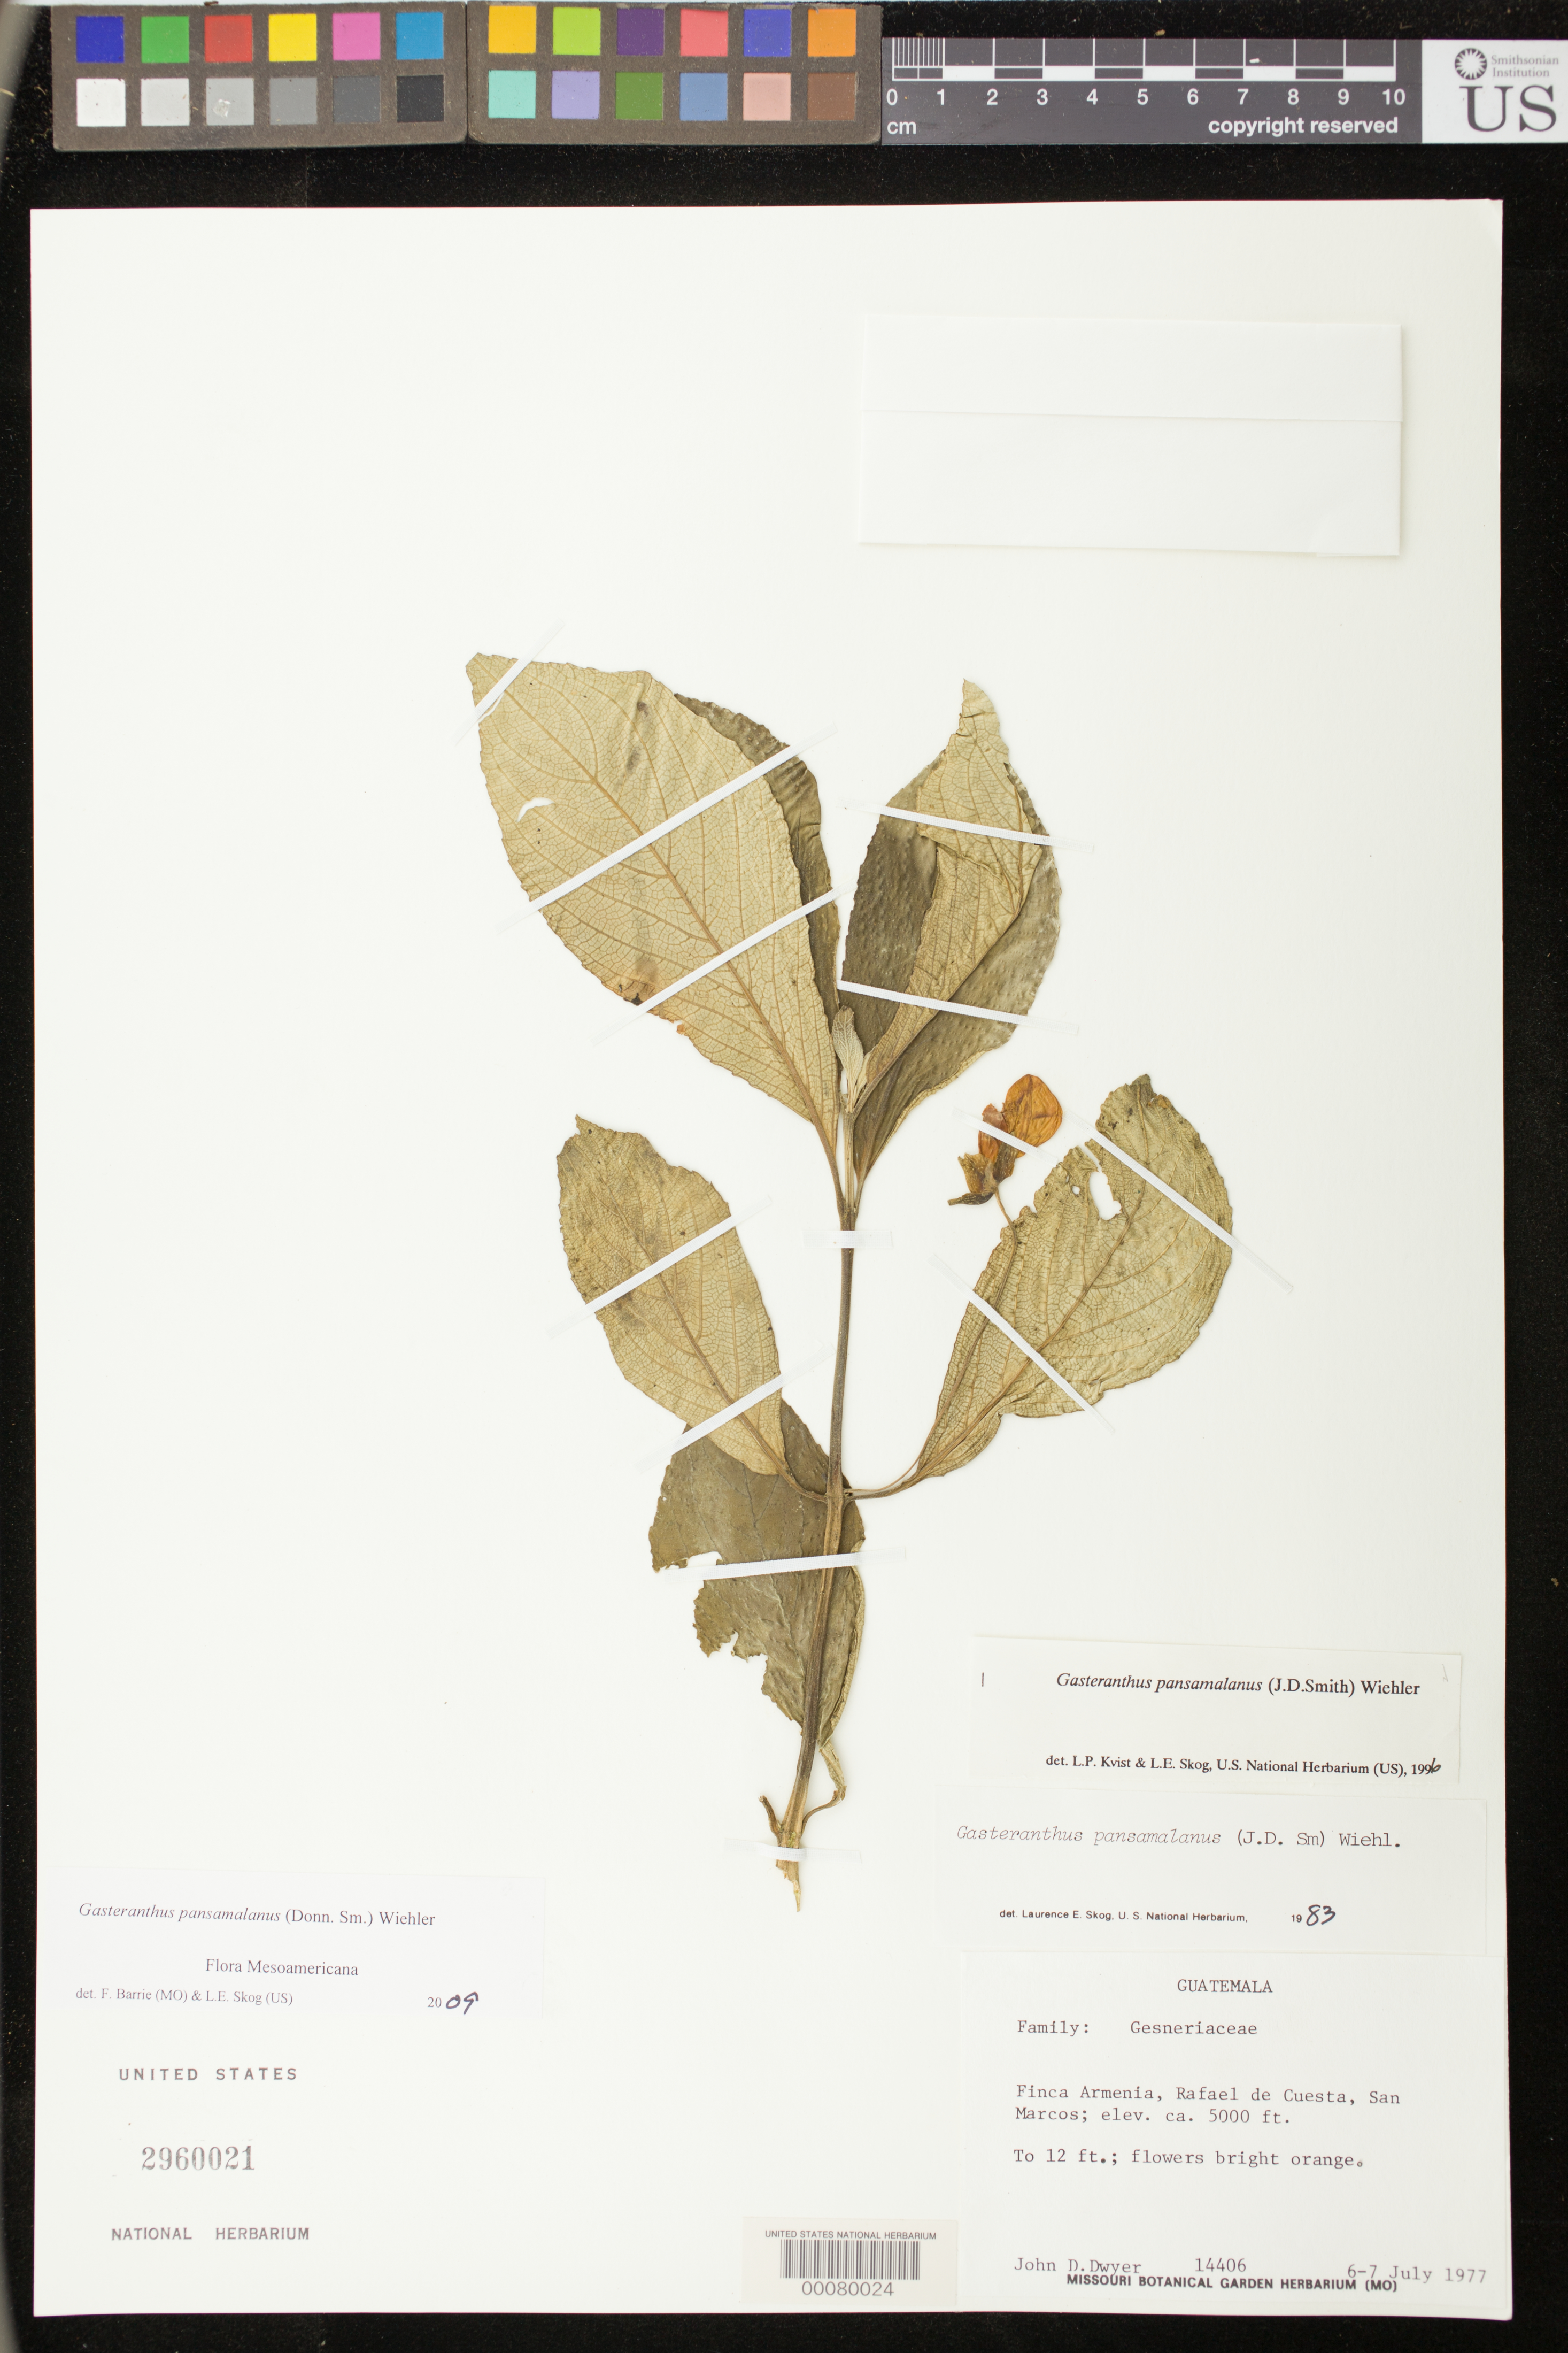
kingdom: Plantae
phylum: Tracheophyta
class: Magnoliopsida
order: Lamiales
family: Gesneriaceae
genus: Gasteranthus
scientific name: Gasteranthus pansamalanus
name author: (Donn. Sm.) Wiehler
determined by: Skog, Laurence E.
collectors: J. D. Dwyer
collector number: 14406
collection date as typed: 6-7 Jul 1977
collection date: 1977-07-06/1977-07-07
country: Guatemala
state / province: San Marcos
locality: Finca Armenia, Rafael de Cuesta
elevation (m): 1524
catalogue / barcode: US 2960021